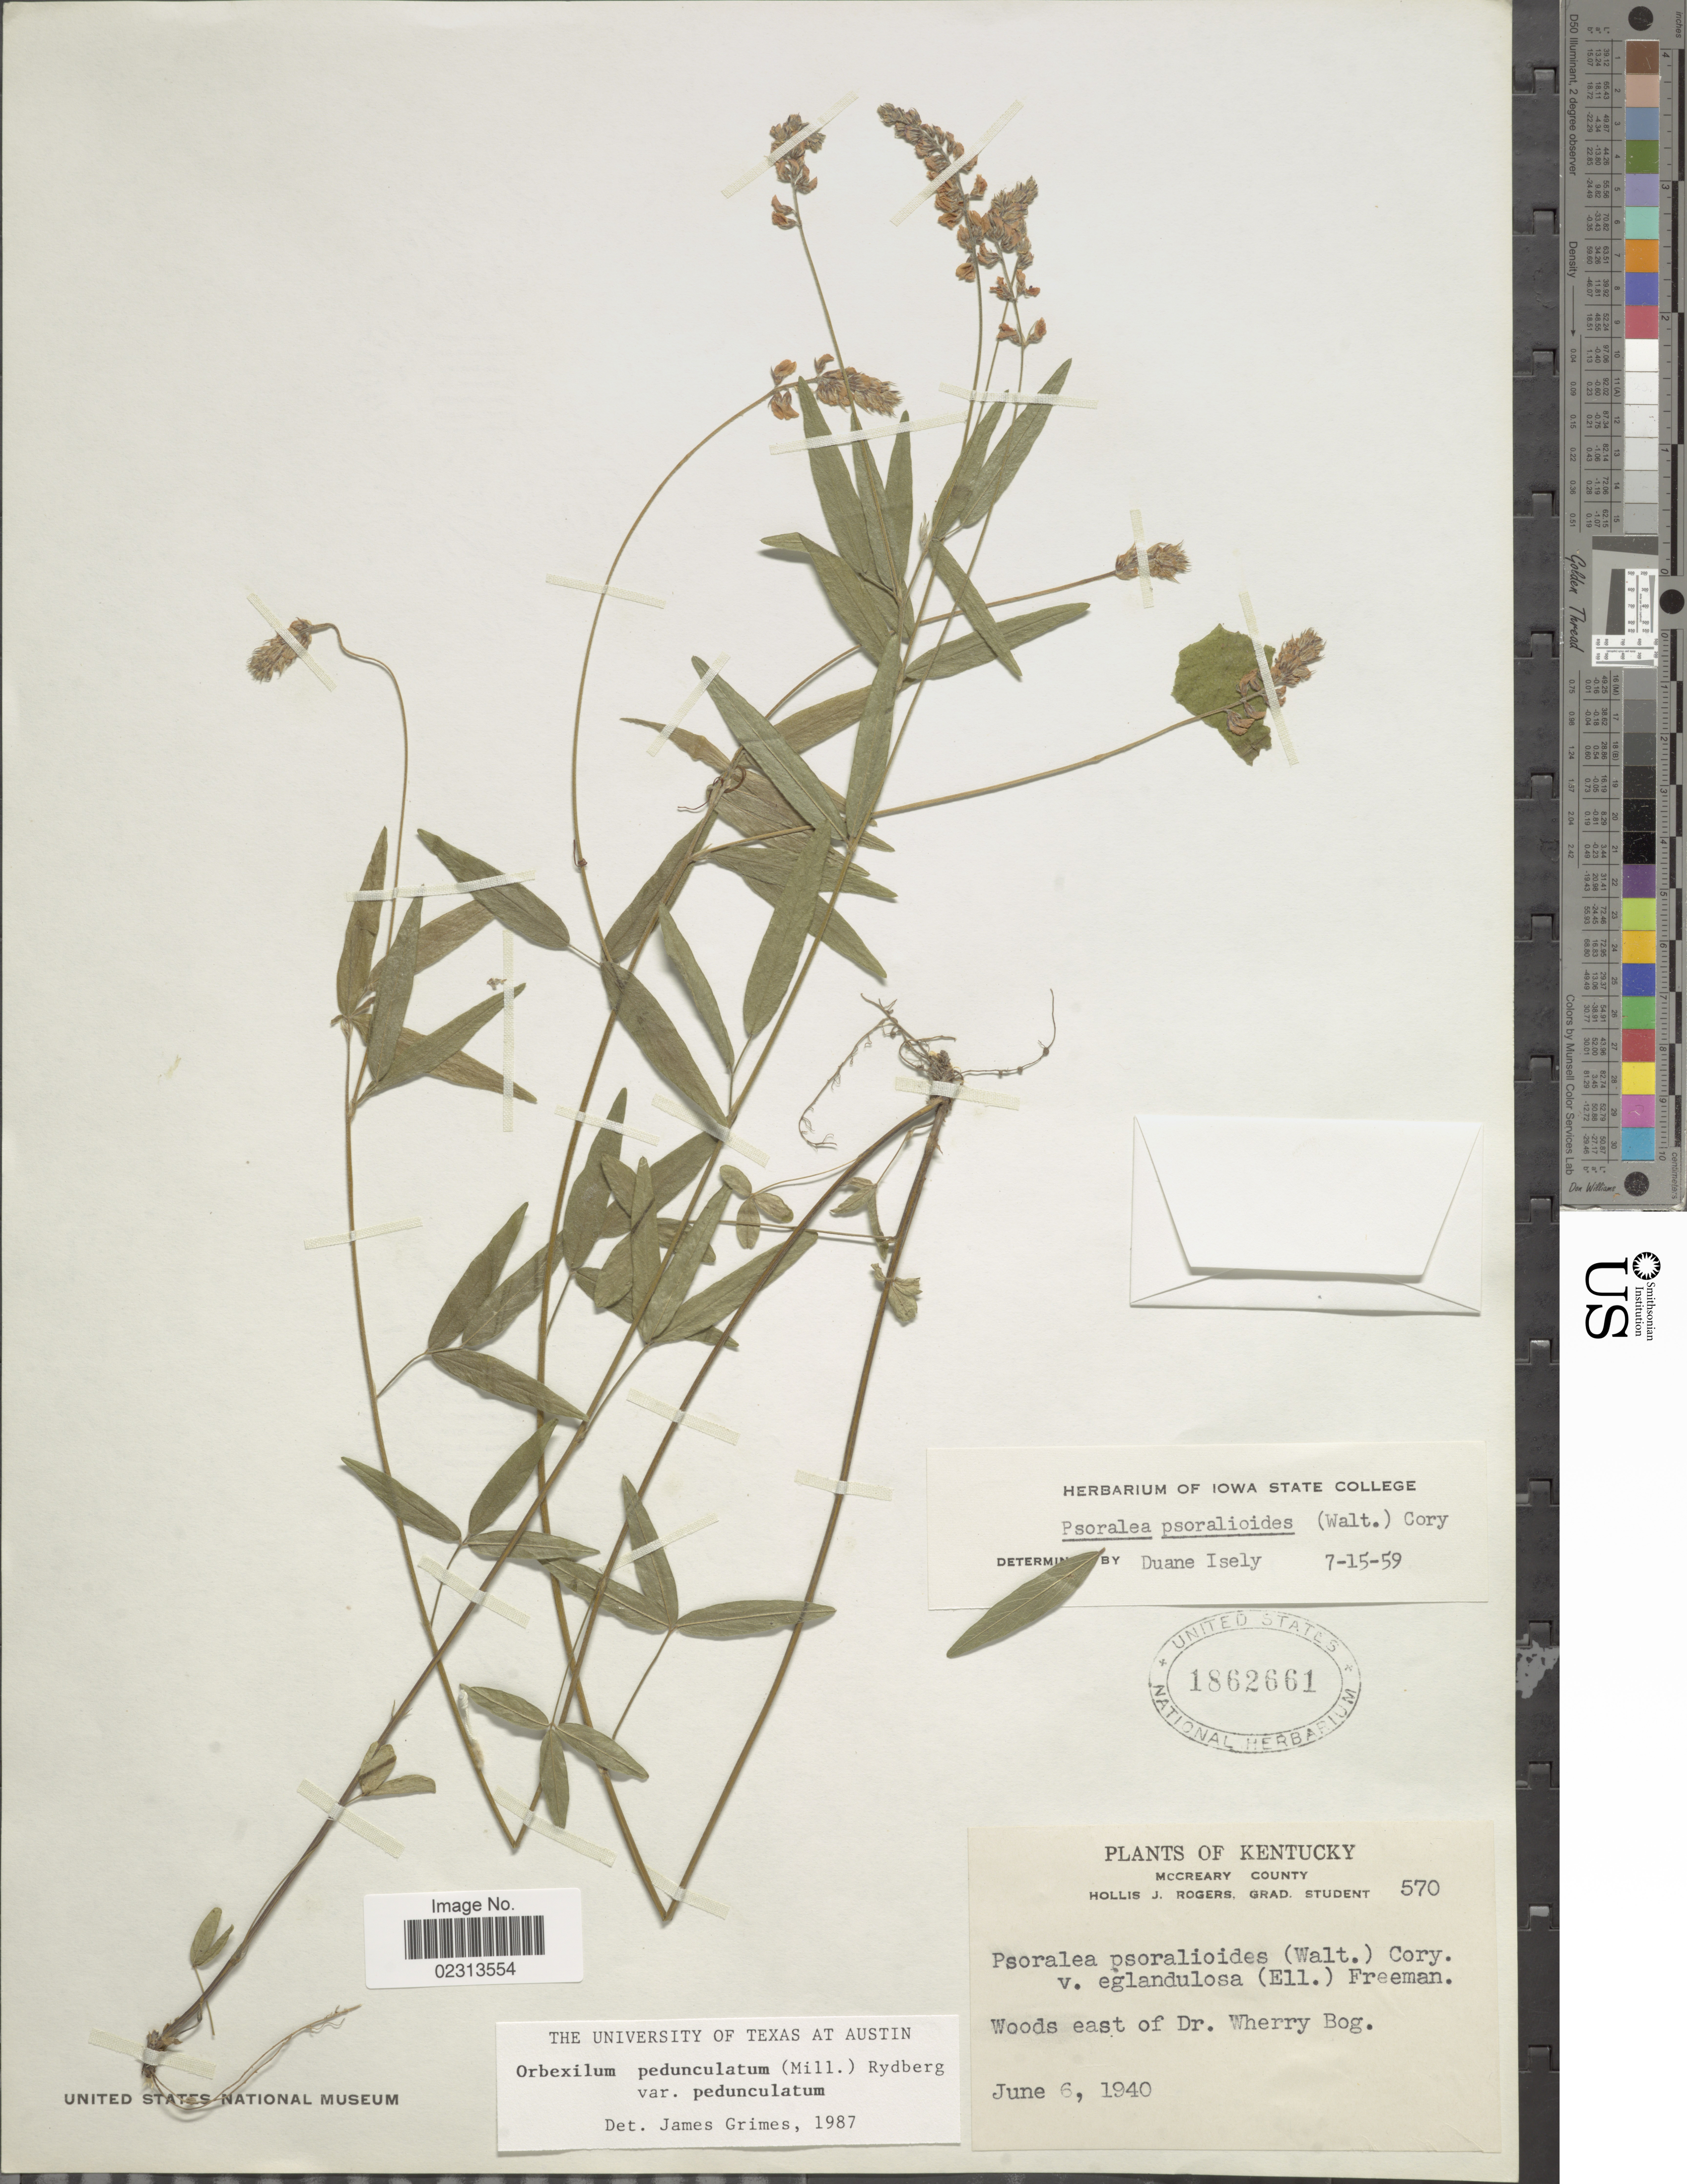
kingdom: Plantae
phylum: Tracheophyta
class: Magnoliopsida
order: Fabales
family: Fabaceae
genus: Orbexilum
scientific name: Orbexilum pedunculatum var. pedunculatum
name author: (Miller) Rydberg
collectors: H. J. Rogers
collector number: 570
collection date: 1940-06-06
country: United States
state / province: Kentucky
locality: McCreary County, Woods east of Dr. Wherry Bog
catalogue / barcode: US 1862661